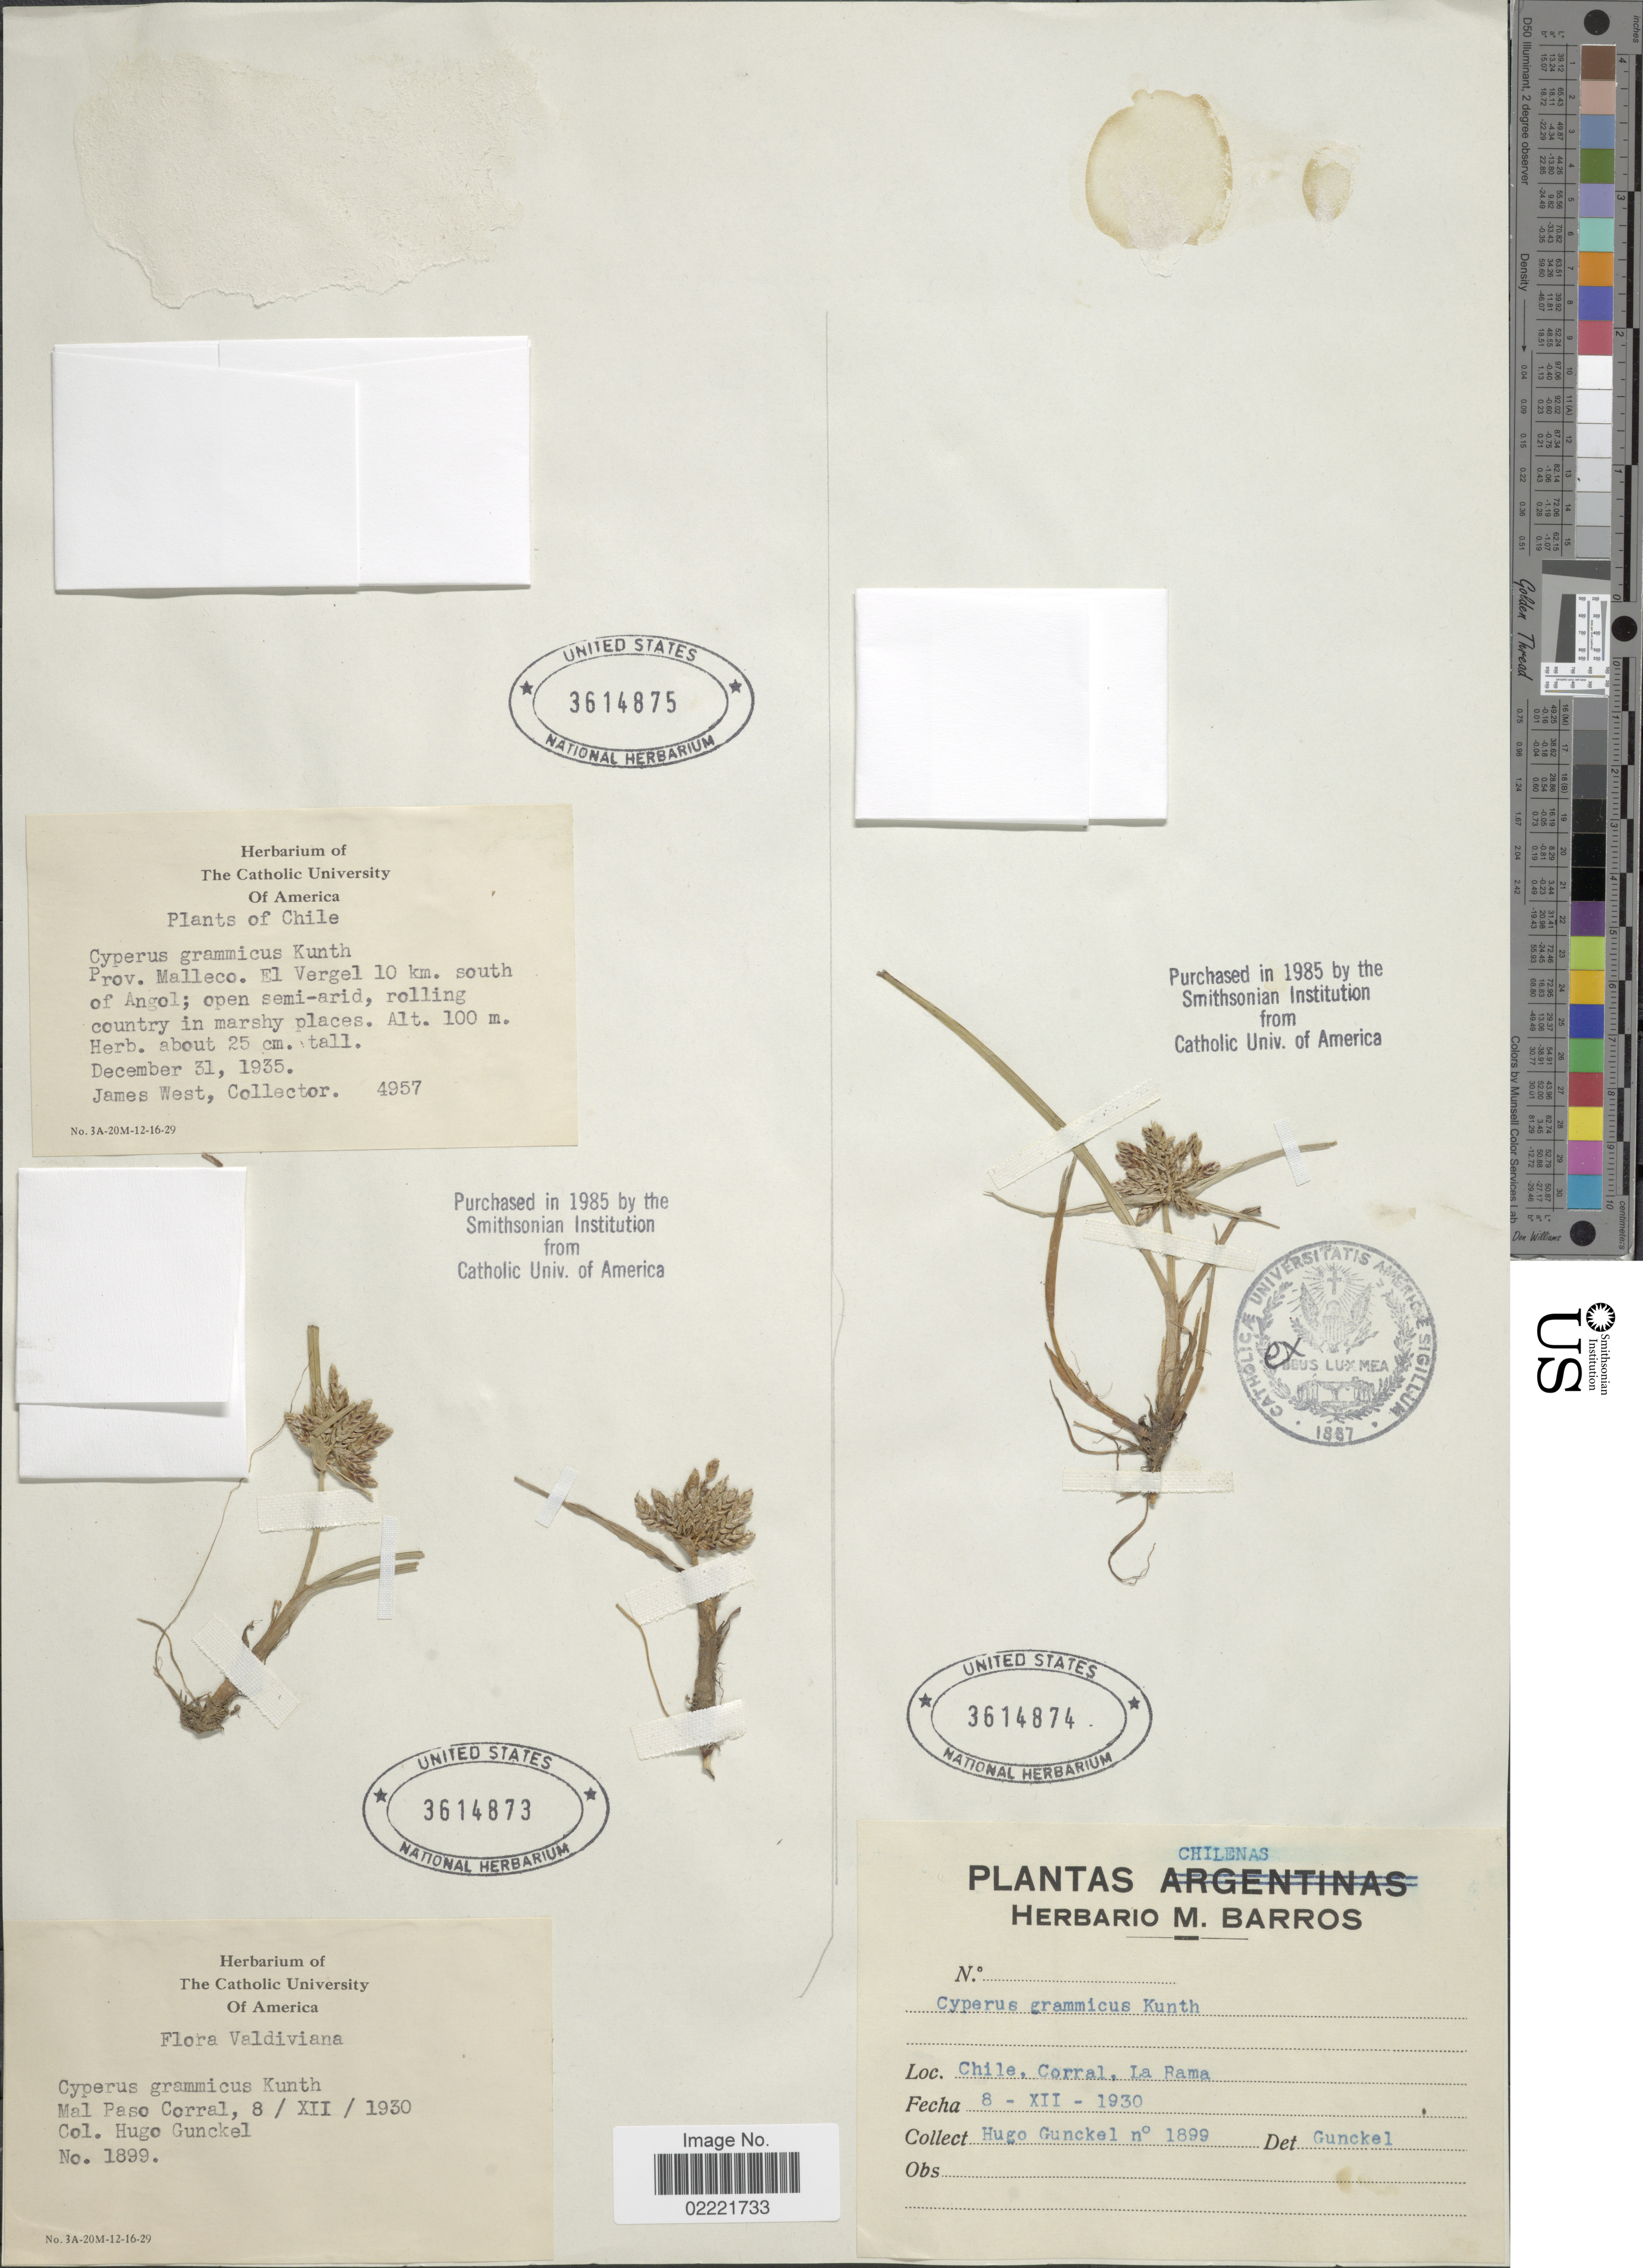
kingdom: Plantae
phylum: Tracheophyta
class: Liliopsida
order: Poales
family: Cyperaceae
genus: Cyperus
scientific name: Cyperus grammicus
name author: Kunze ex Kunth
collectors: H. Gunckel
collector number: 1899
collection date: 1930-12-08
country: Chile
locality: Corral, La Rama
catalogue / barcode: US 3614874